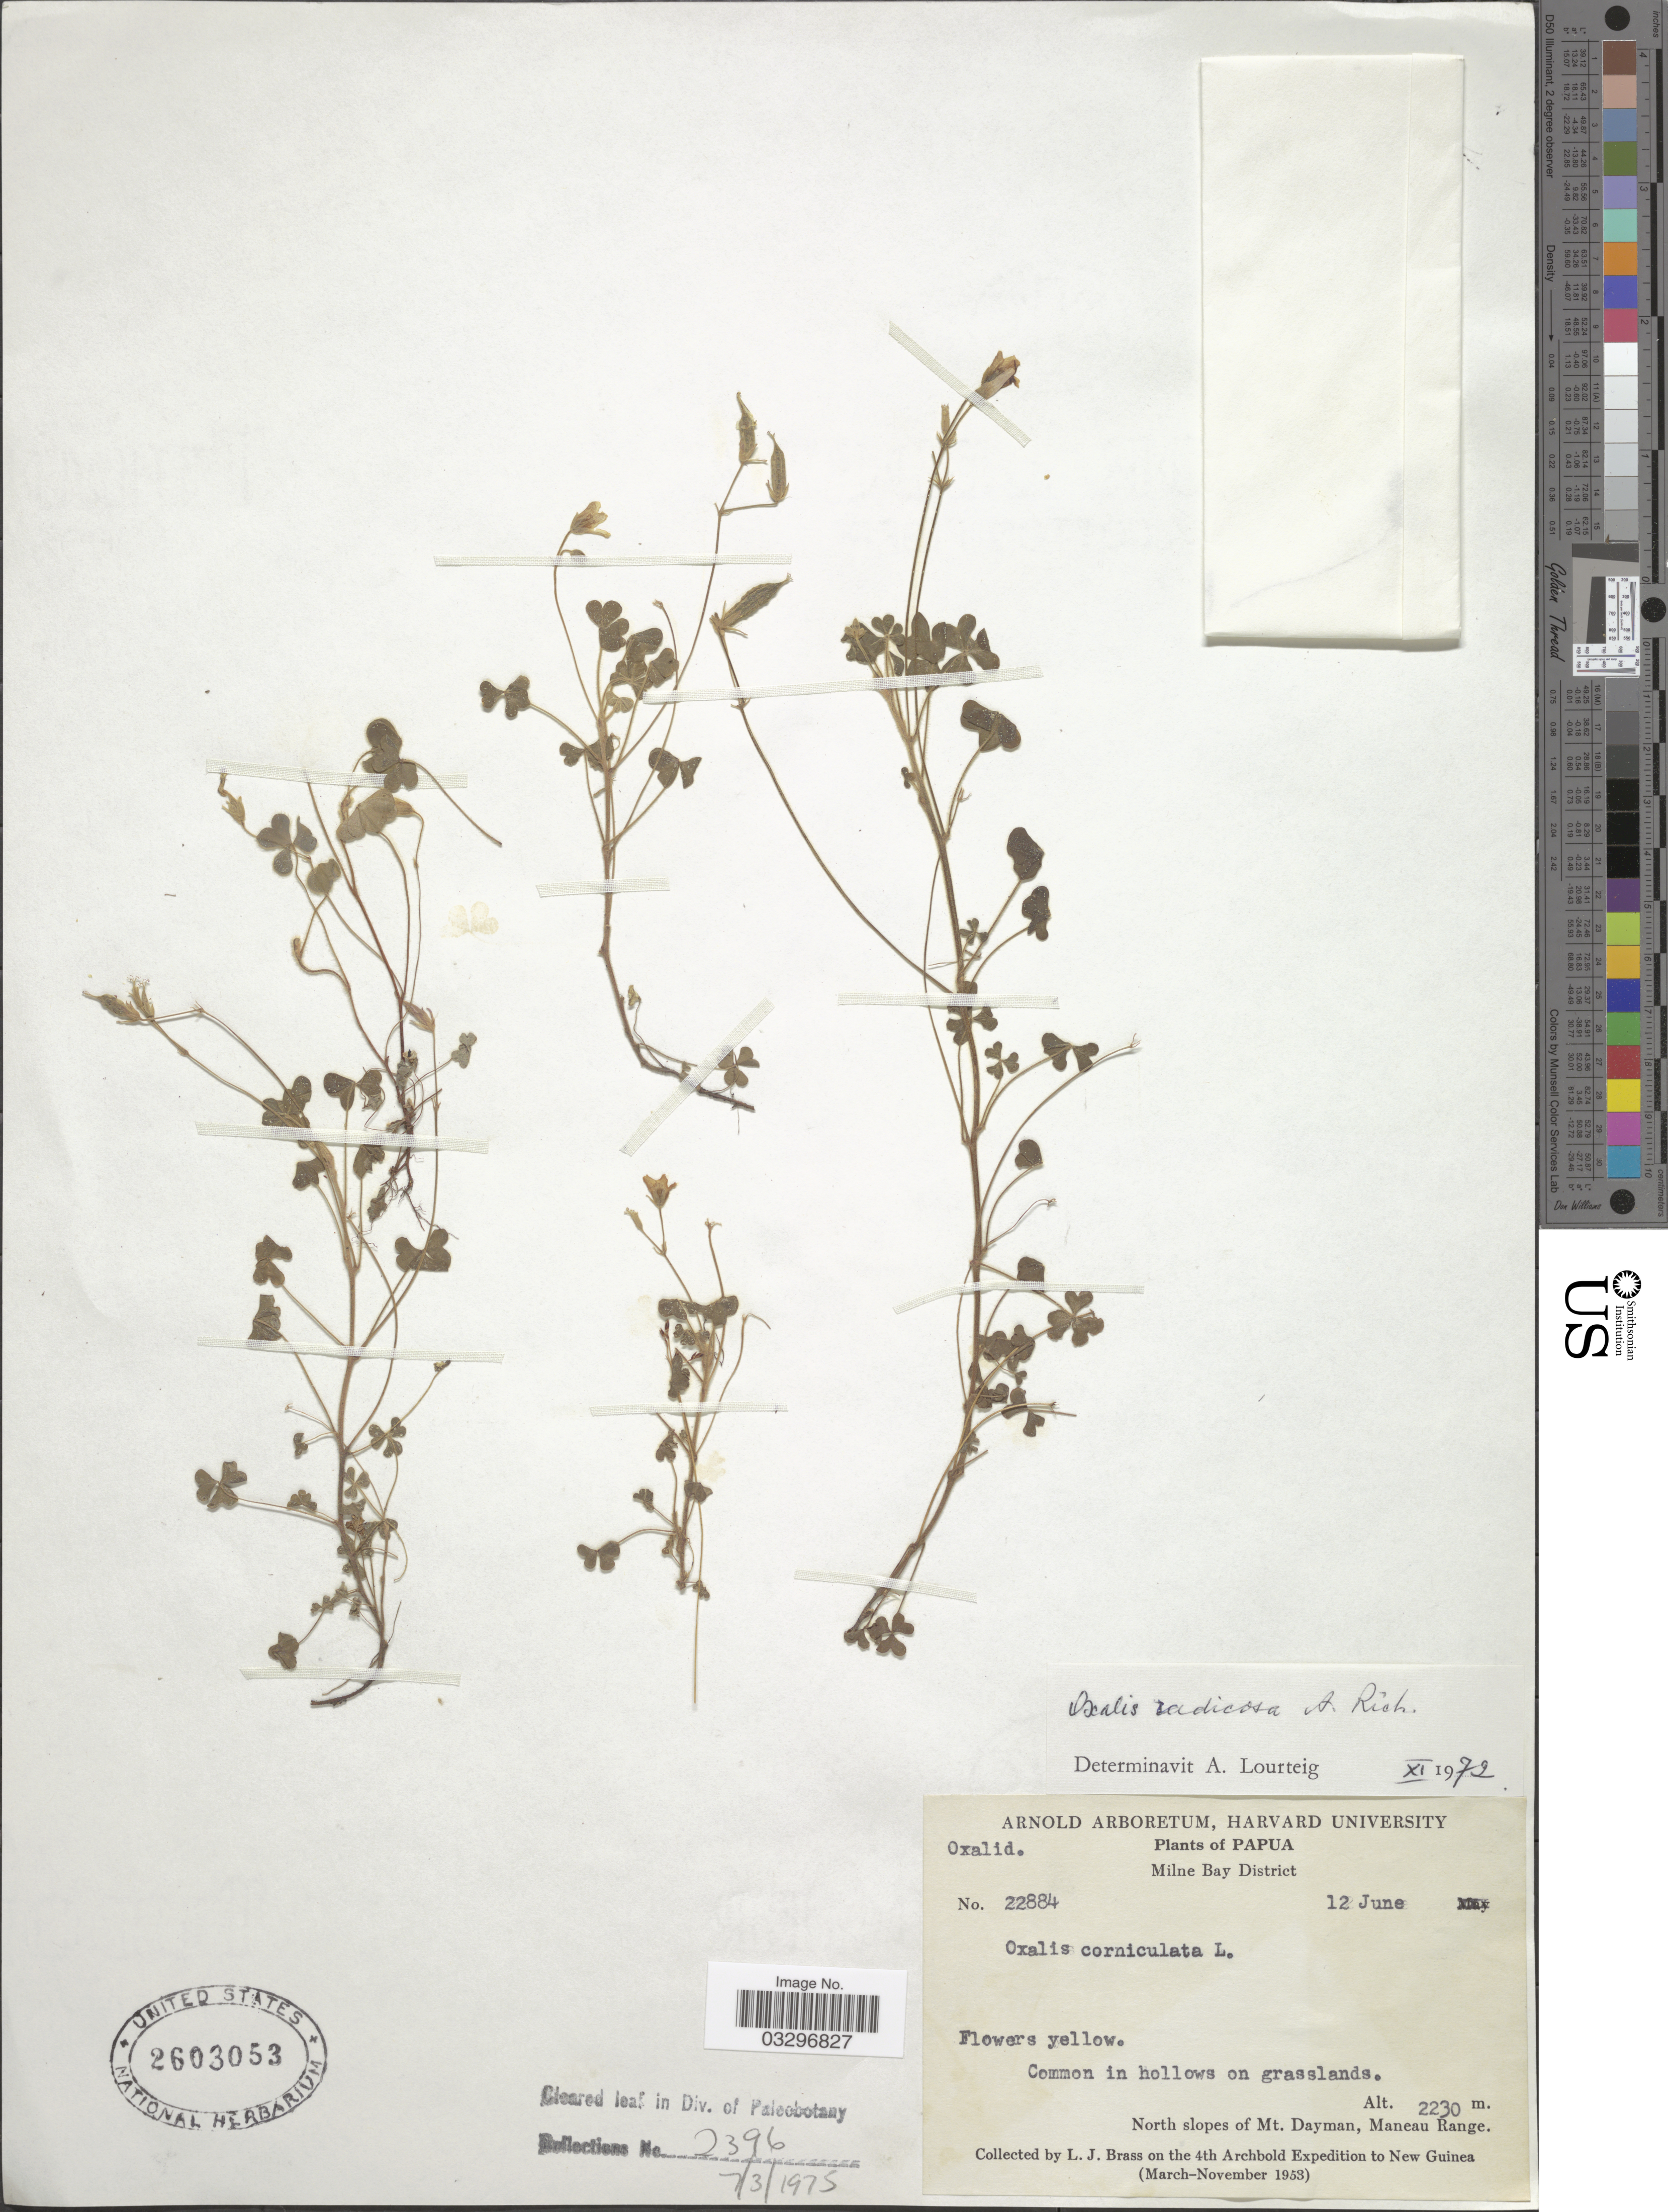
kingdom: Plantae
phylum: Tracheophyta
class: Magnoliopsida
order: Oxalidales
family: Oxalidaceae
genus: Oxalis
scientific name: Oxalis radicosa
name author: A. Rich.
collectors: L. J. Brass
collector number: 22884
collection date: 1953-06-12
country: Papua New Guinea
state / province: Milne Bay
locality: Papua. Milne Bay District. North slopes of Mt. Dayman, Maneau Range. New Guinea.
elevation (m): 2230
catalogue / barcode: US 2603053